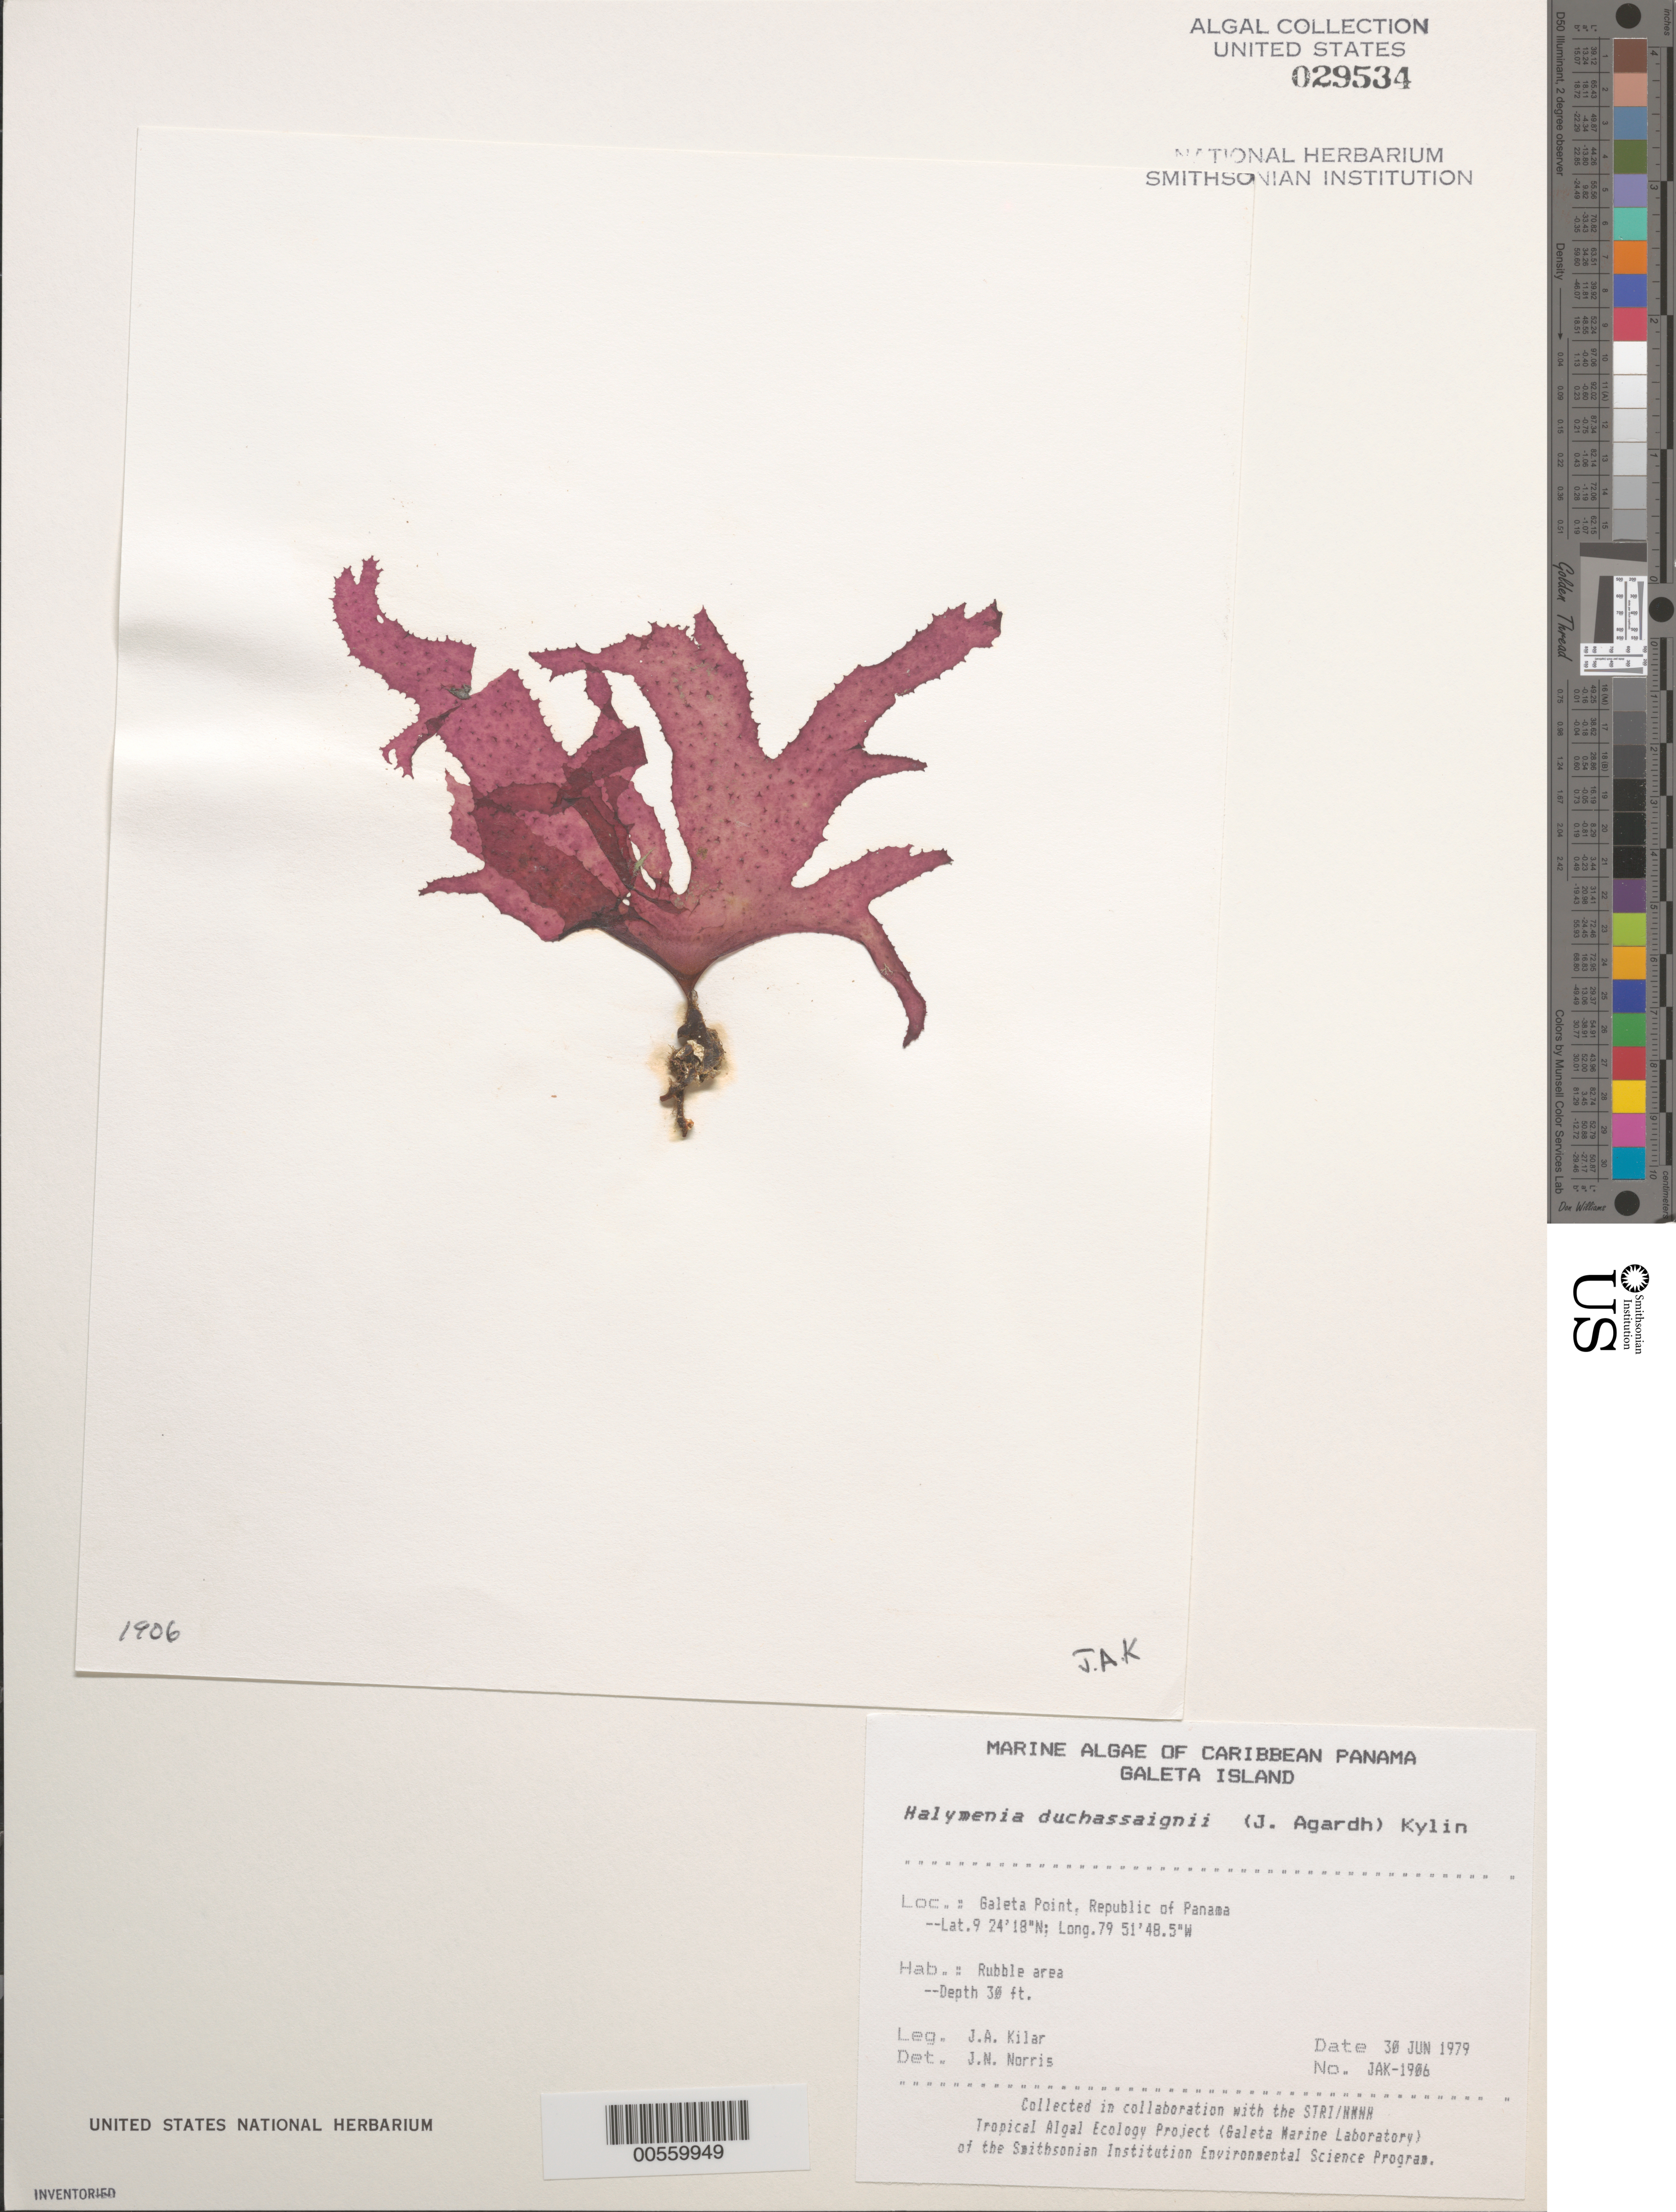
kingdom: Plantae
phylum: Rhodophyta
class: Florideophyceae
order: Halymeniales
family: Halymeniaceae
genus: Halymenia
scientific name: Halymenia duchassaignii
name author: (J. Agardh) Kylin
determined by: Norris, James N.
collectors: J. A. Kilar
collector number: JAK-1906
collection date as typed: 30 Jun 1979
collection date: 1979-06-30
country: Panama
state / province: Colón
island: Galeta Island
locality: Galeta Point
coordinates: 9 24' 18" N, 79 51' 48.5" W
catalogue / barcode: US 29534